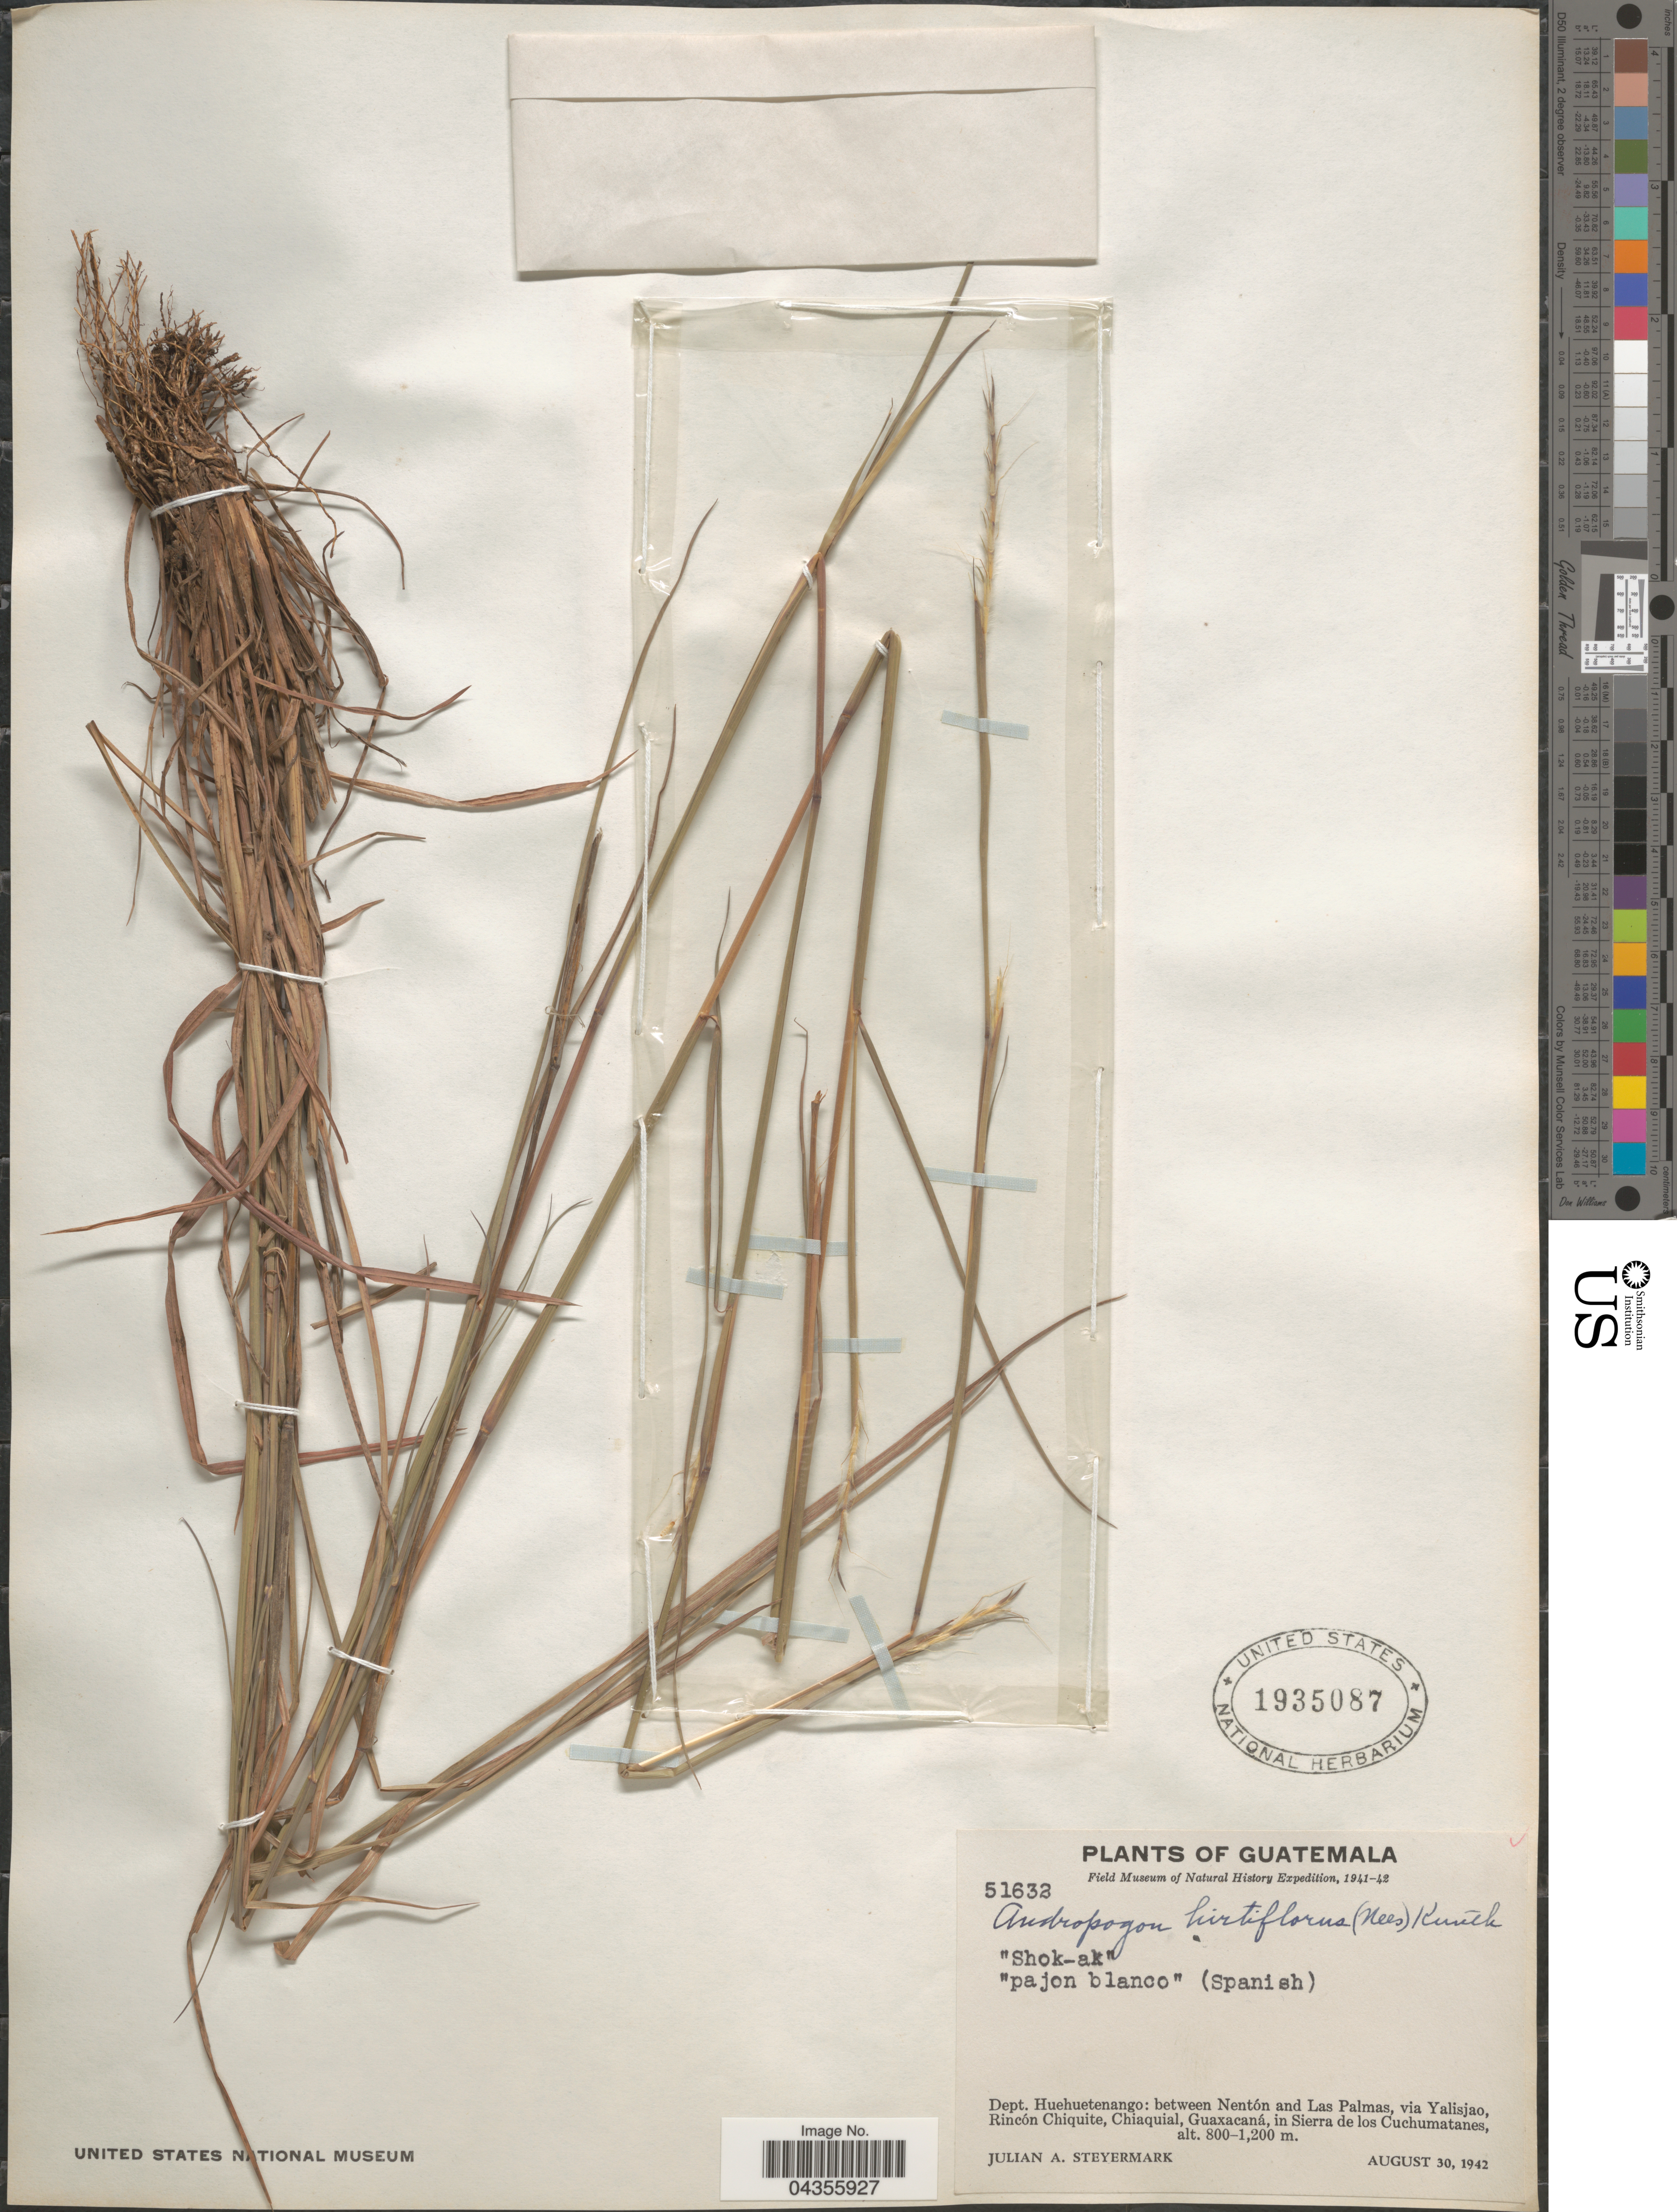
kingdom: Plantae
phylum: Tracheophyta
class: Liliopsida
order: Poales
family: Poaceae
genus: Schizachyrium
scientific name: Schizachyrium scoparium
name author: (Michx.) Nash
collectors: J. Steyermark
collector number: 51632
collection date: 1942-08-30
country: Guatemala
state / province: Huehuetenango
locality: Field Museum of Natural History Expedition, 1941-42. Dept. Huehuetenango: between Nentón and Las Palmas, via Yalisjao, Rincón Chiquite, Chiaquial, Guaxacaná, in Sierra de los Cuchumatanes.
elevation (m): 800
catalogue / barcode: US 1935087